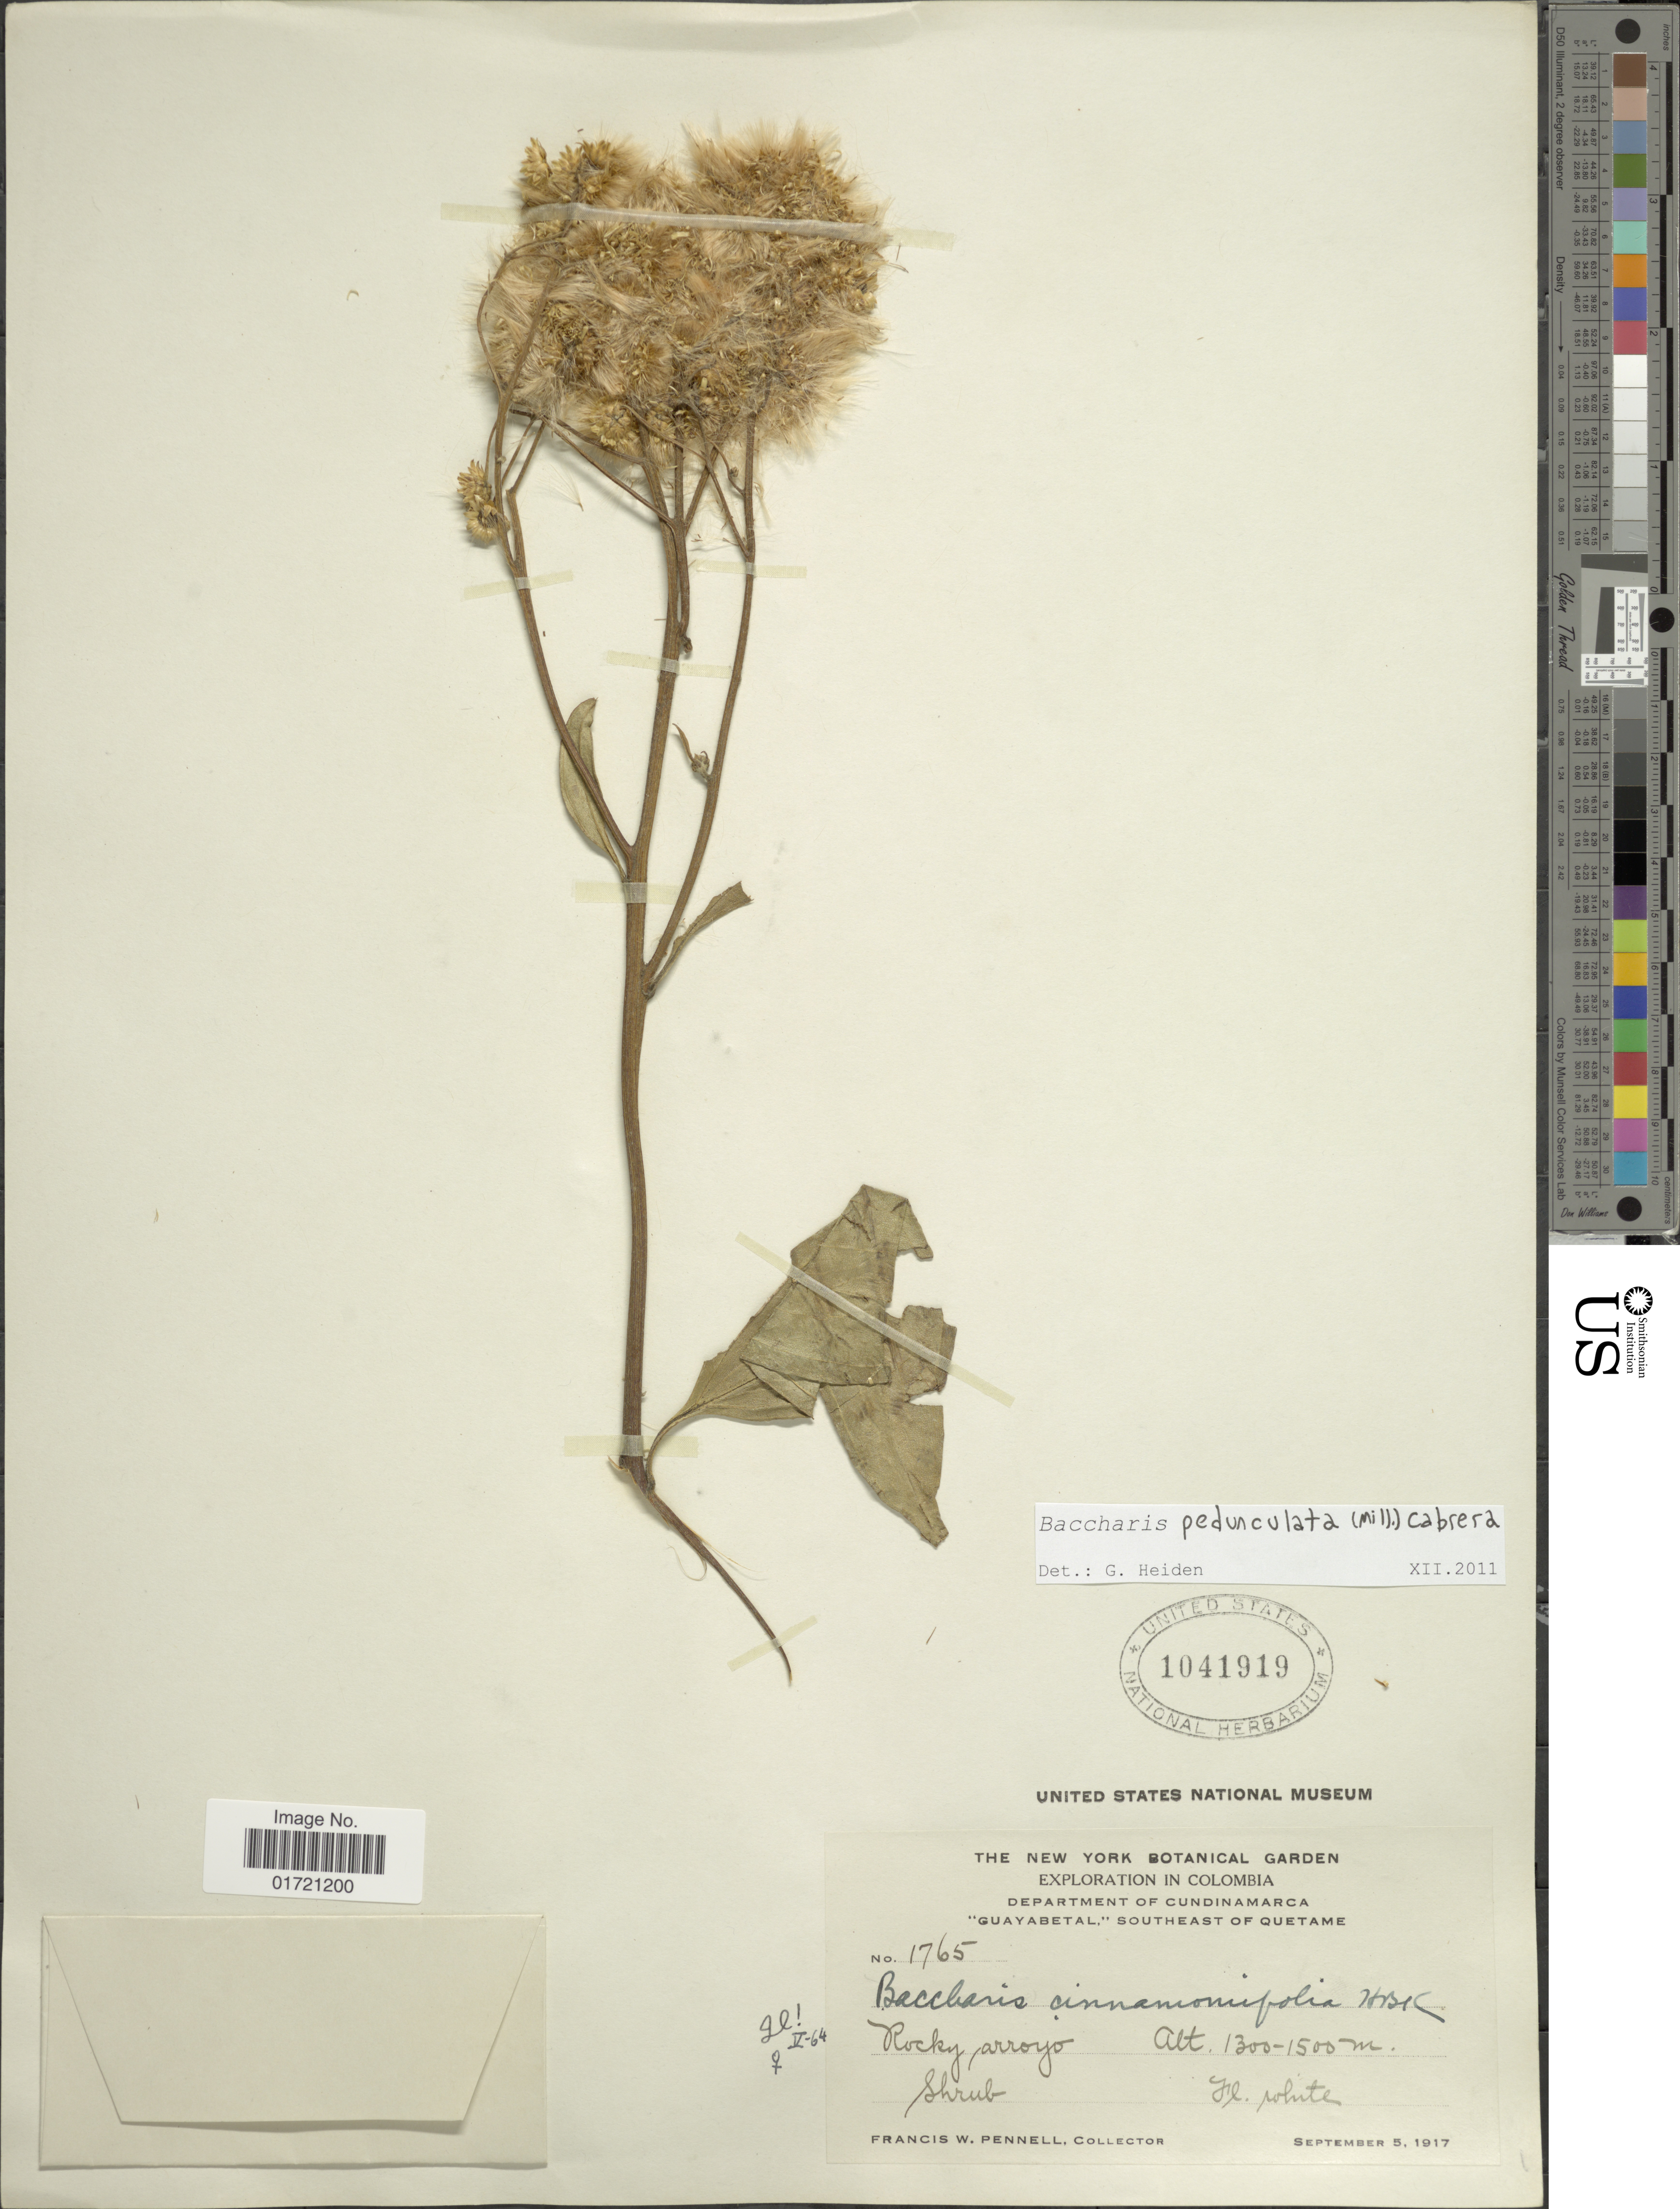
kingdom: Plantae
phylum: Tracheophyta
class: Magnoliopsida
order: Asterales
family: Asteraceae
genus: Baccharis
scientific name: Baccharis pedunculata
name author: (Mill.) Cabrera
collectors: F. W. Pennell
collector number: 1765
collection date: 1917-09-05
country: Colombia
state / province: Cundinamarca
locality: Department of Cundinamarca. "Guayabetal", Southeast of Quetame. Rocky arroyo.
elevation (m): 1300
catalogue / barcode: US 1041919